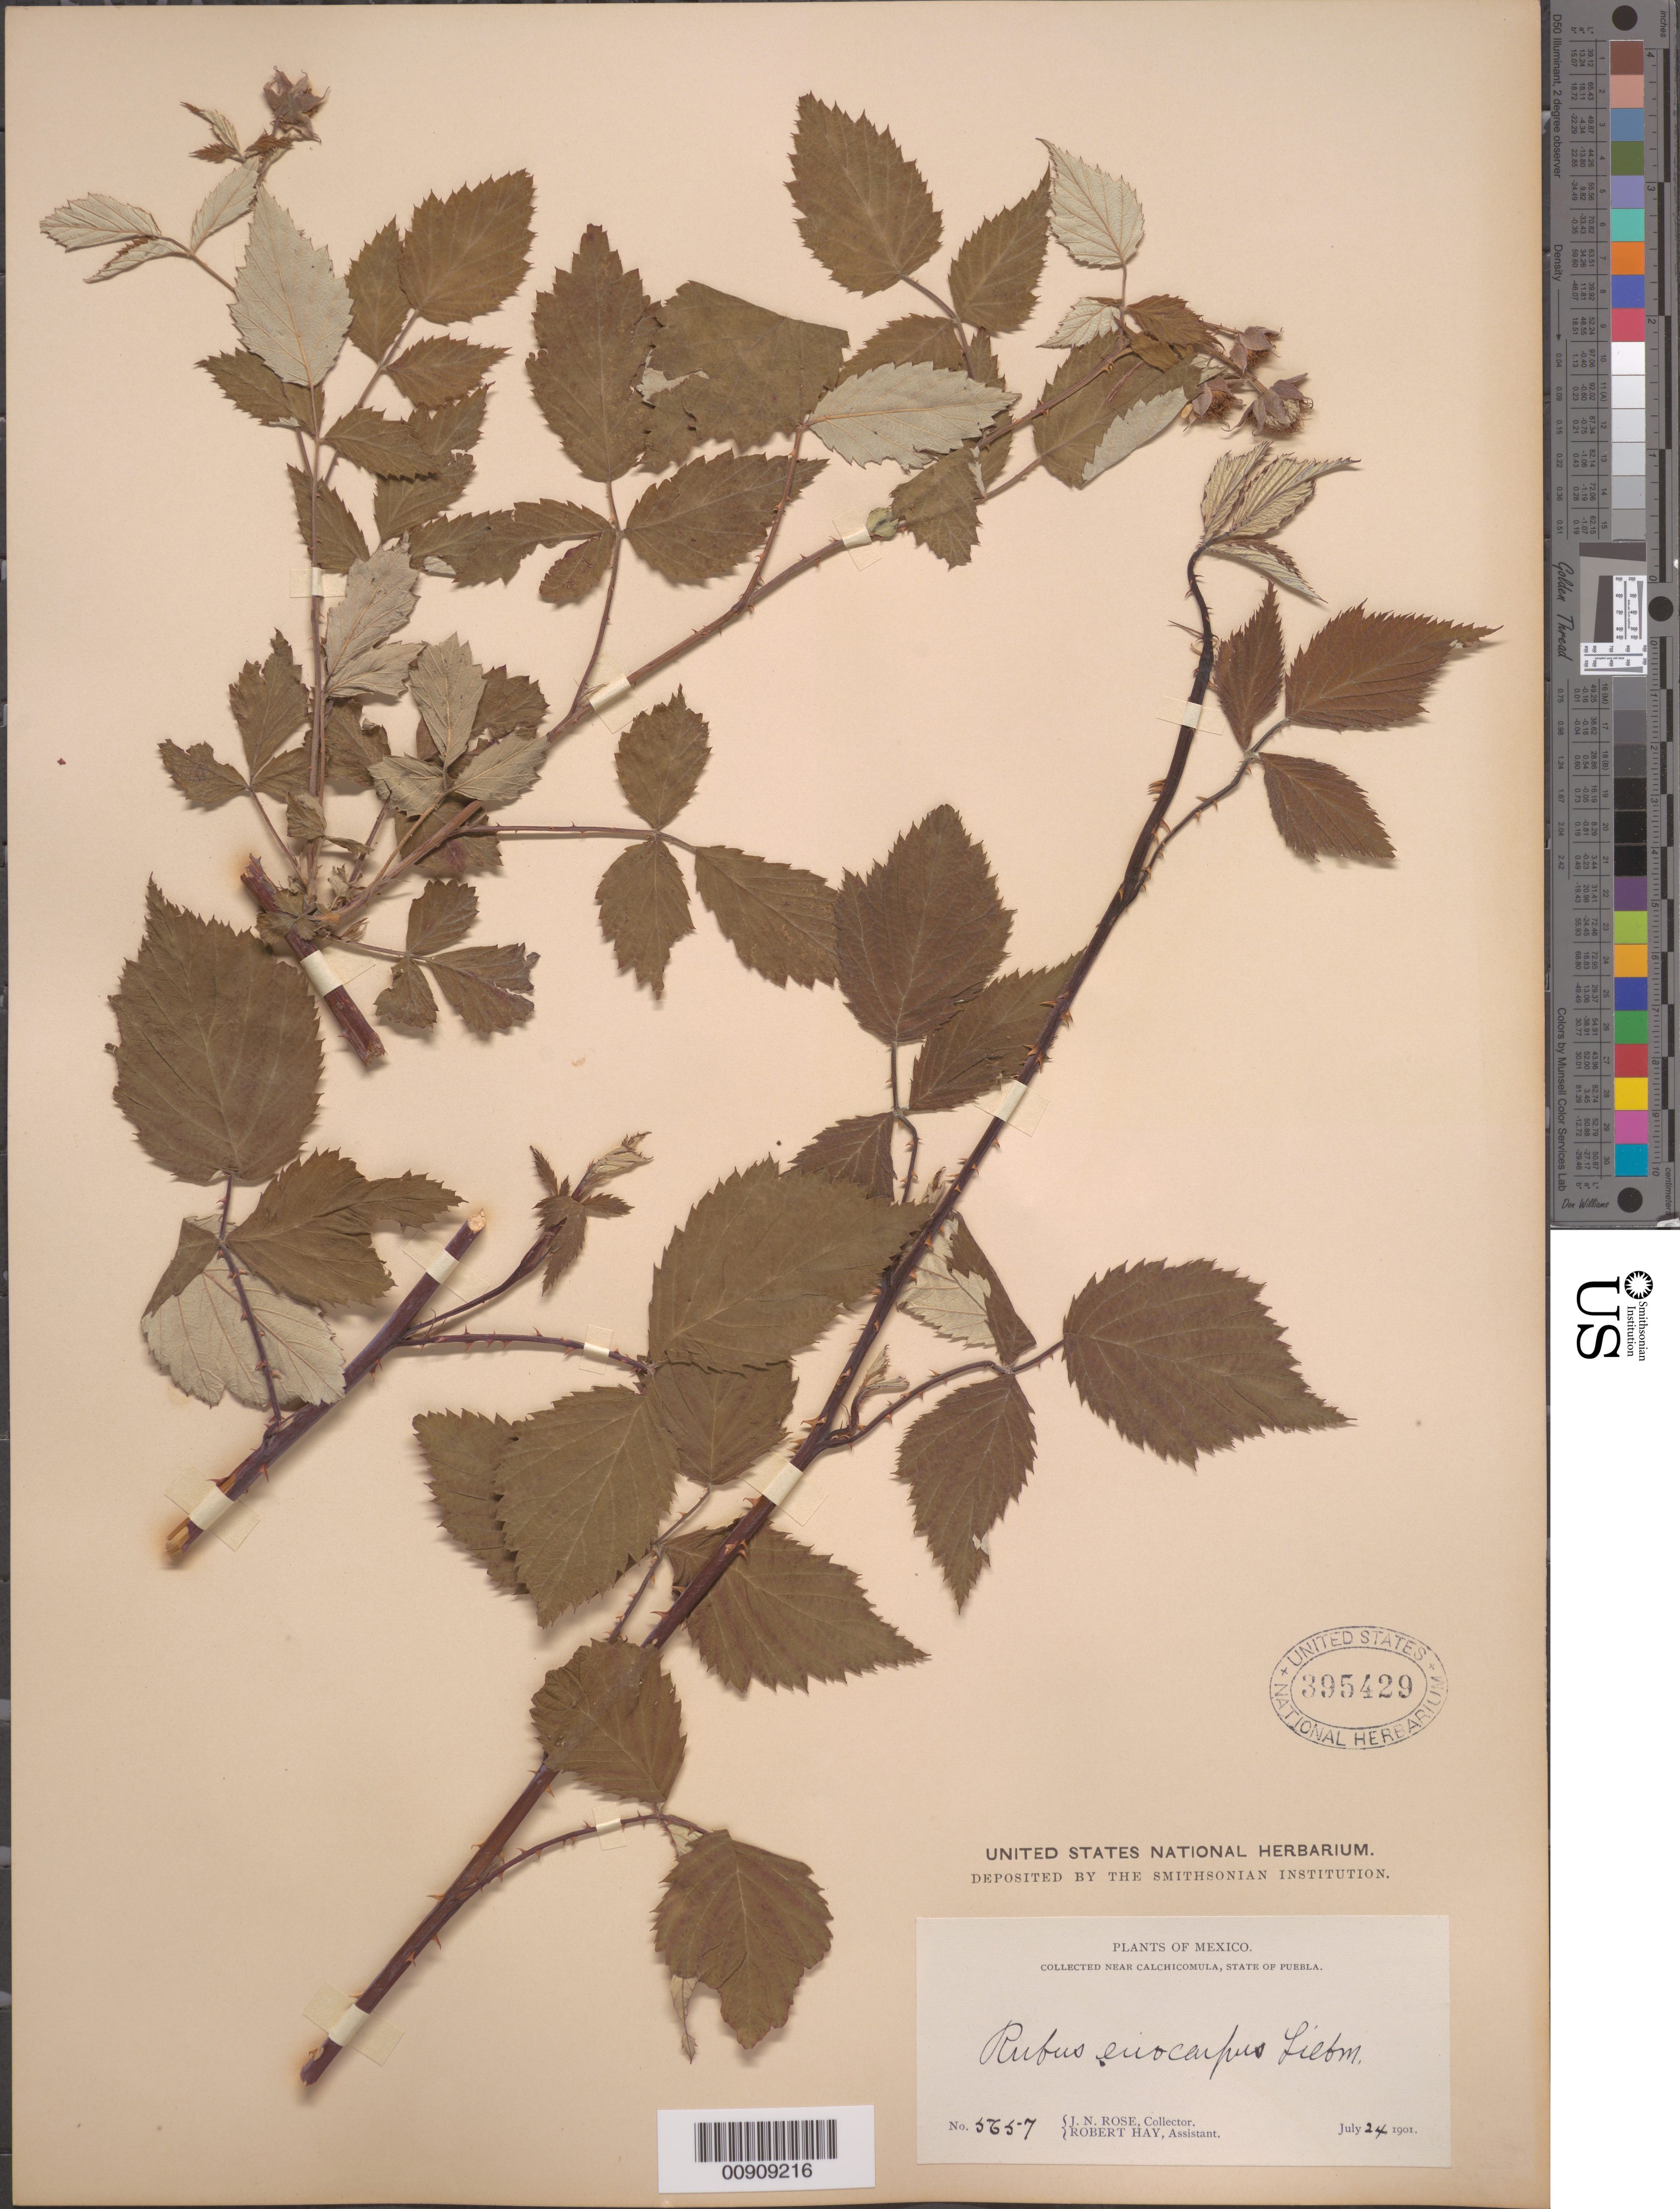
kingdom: Plantae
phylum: Tracheophyta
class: Magnoliopsida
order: Rosales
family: Rosaceae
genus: Rubus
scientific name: Rubus eriocarpus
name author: Liebm.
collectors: J. N. Rose & R. Hay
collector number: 5657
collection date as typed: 24 Jul 1901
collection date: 1901-07-24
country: Mexico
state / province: Puebla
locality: Near Calchicomula [sic], State of Puebla.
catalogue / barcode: US 395429